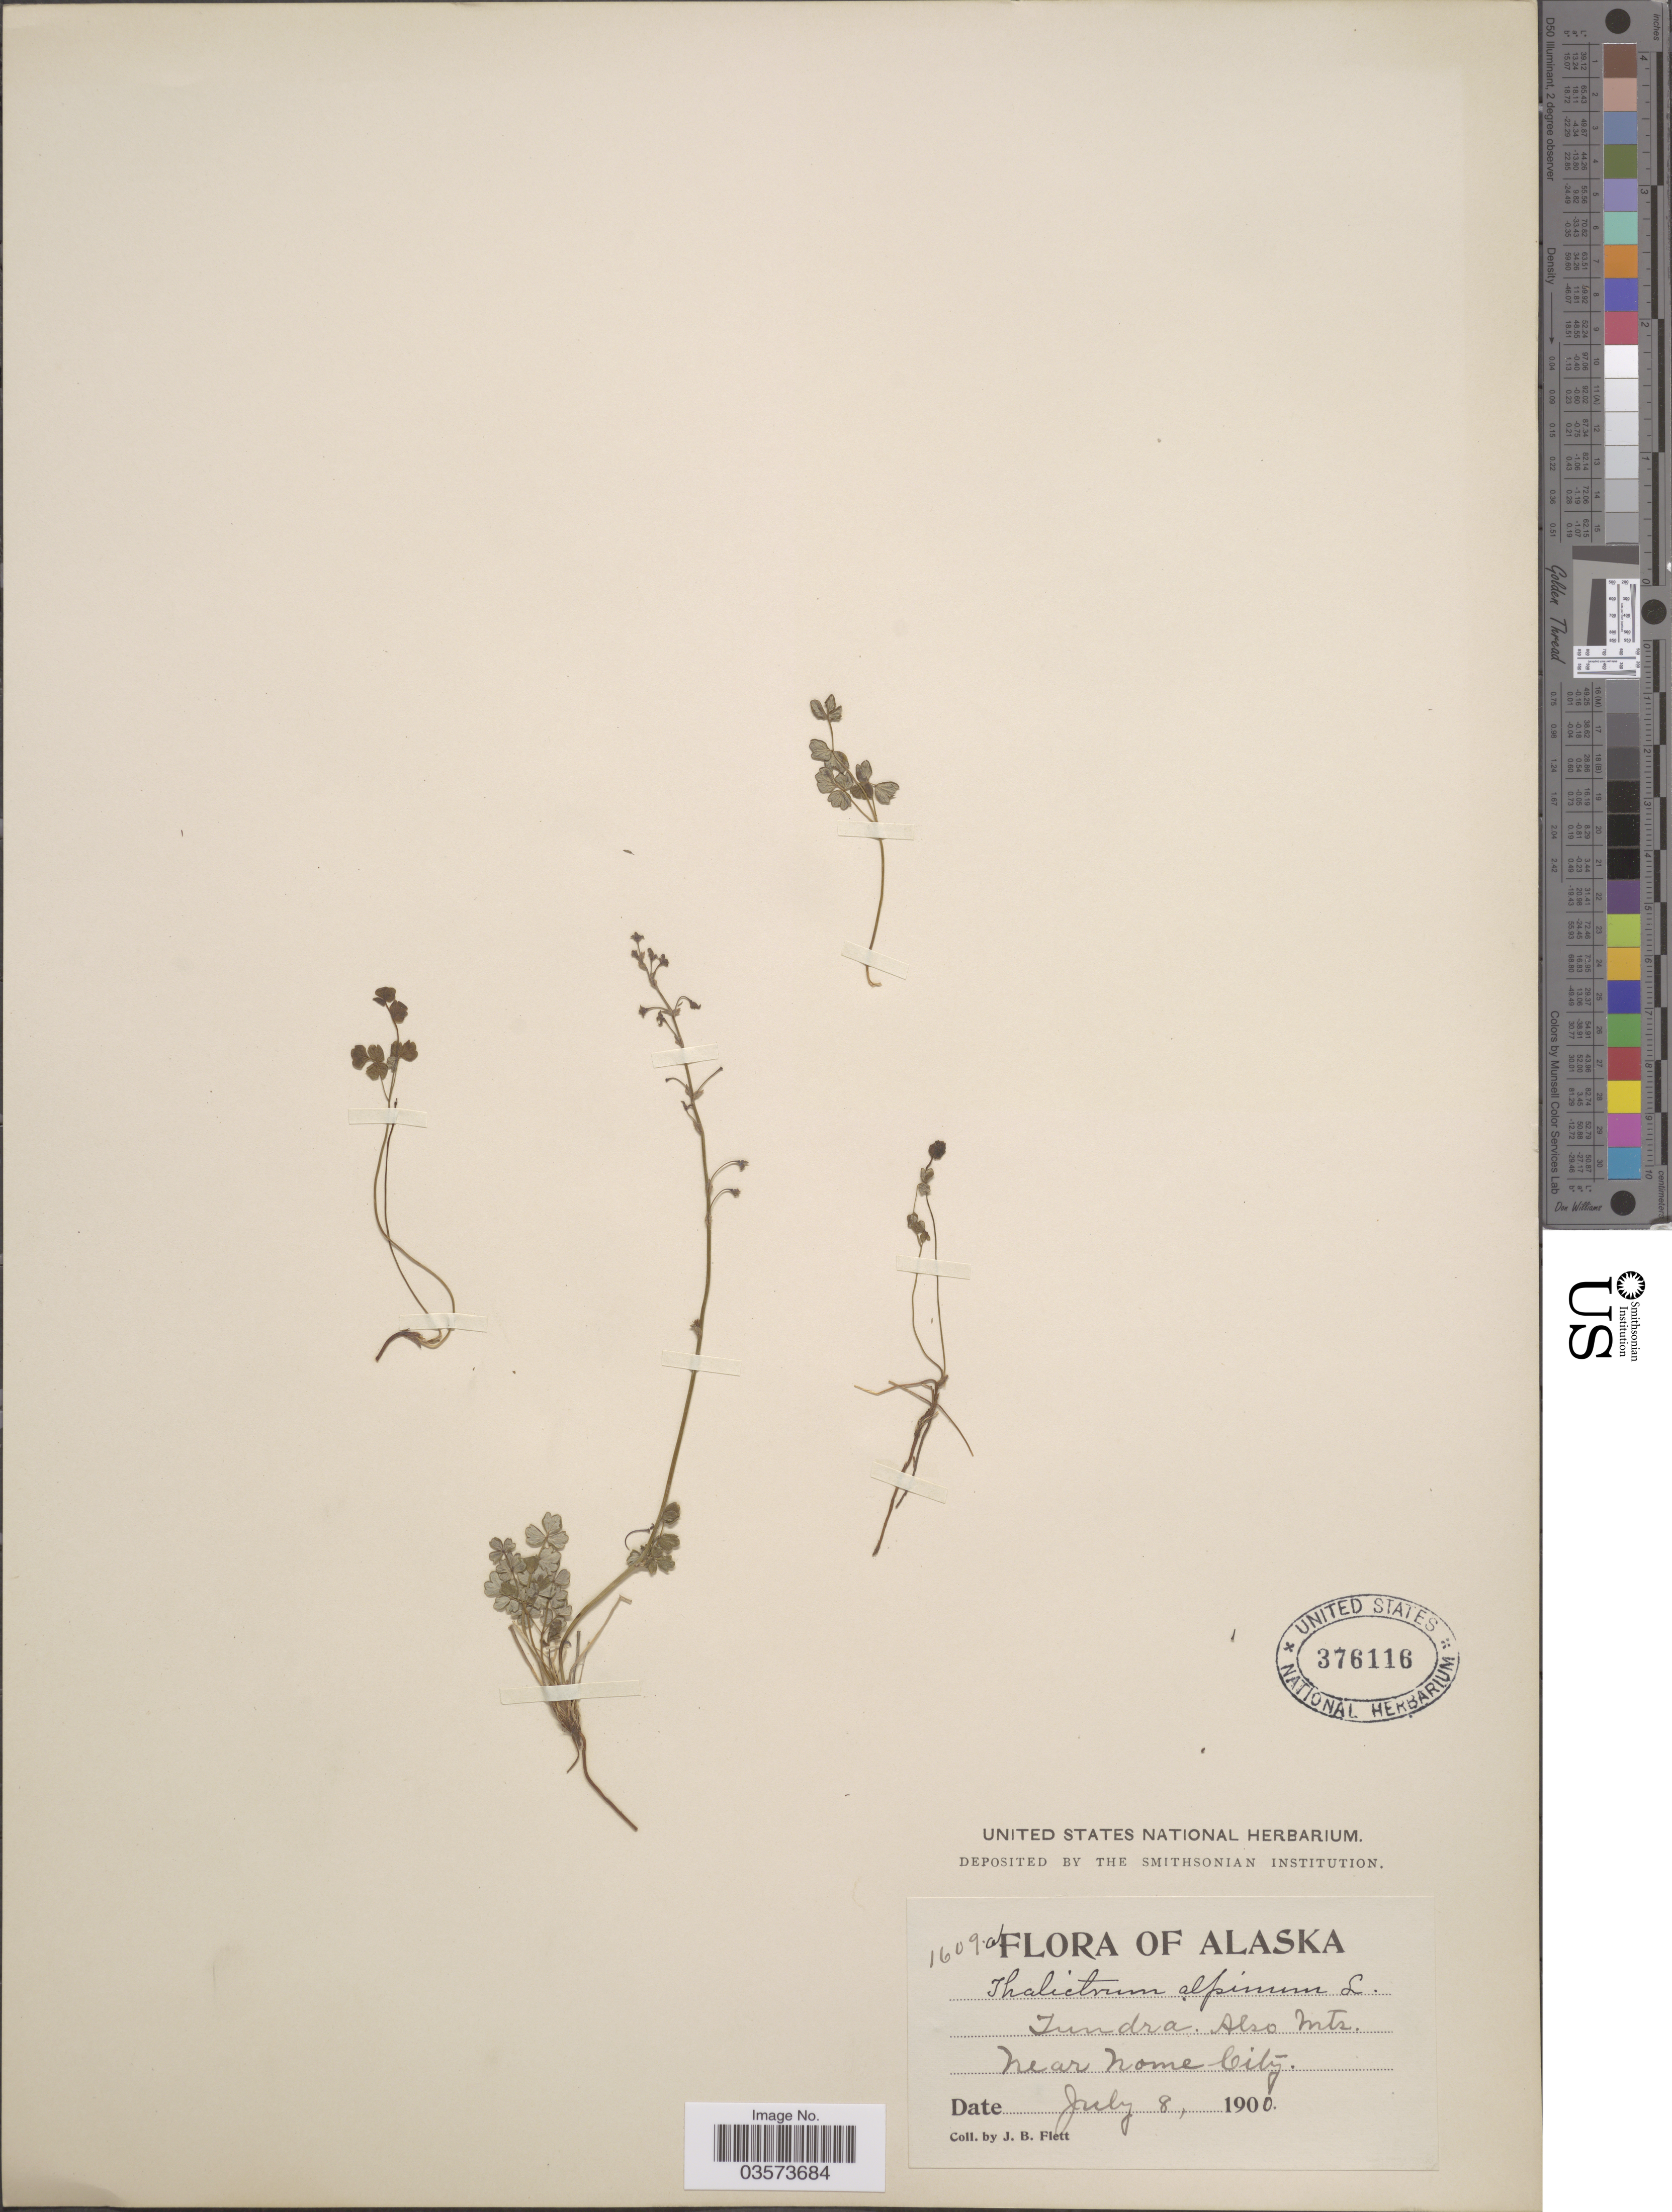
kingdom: Plantae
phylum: Tracheophyta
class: Magnoliopsida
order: Ranunculales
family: Ranunculaceae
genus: Thalictrum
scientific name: Thalictrum alpinum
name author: L.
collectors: J. Flett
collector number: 1609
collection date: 1900-07-08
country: United States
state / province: Alaska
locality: Tundra. Also Mts. near Nome City.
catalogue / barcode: US 376116